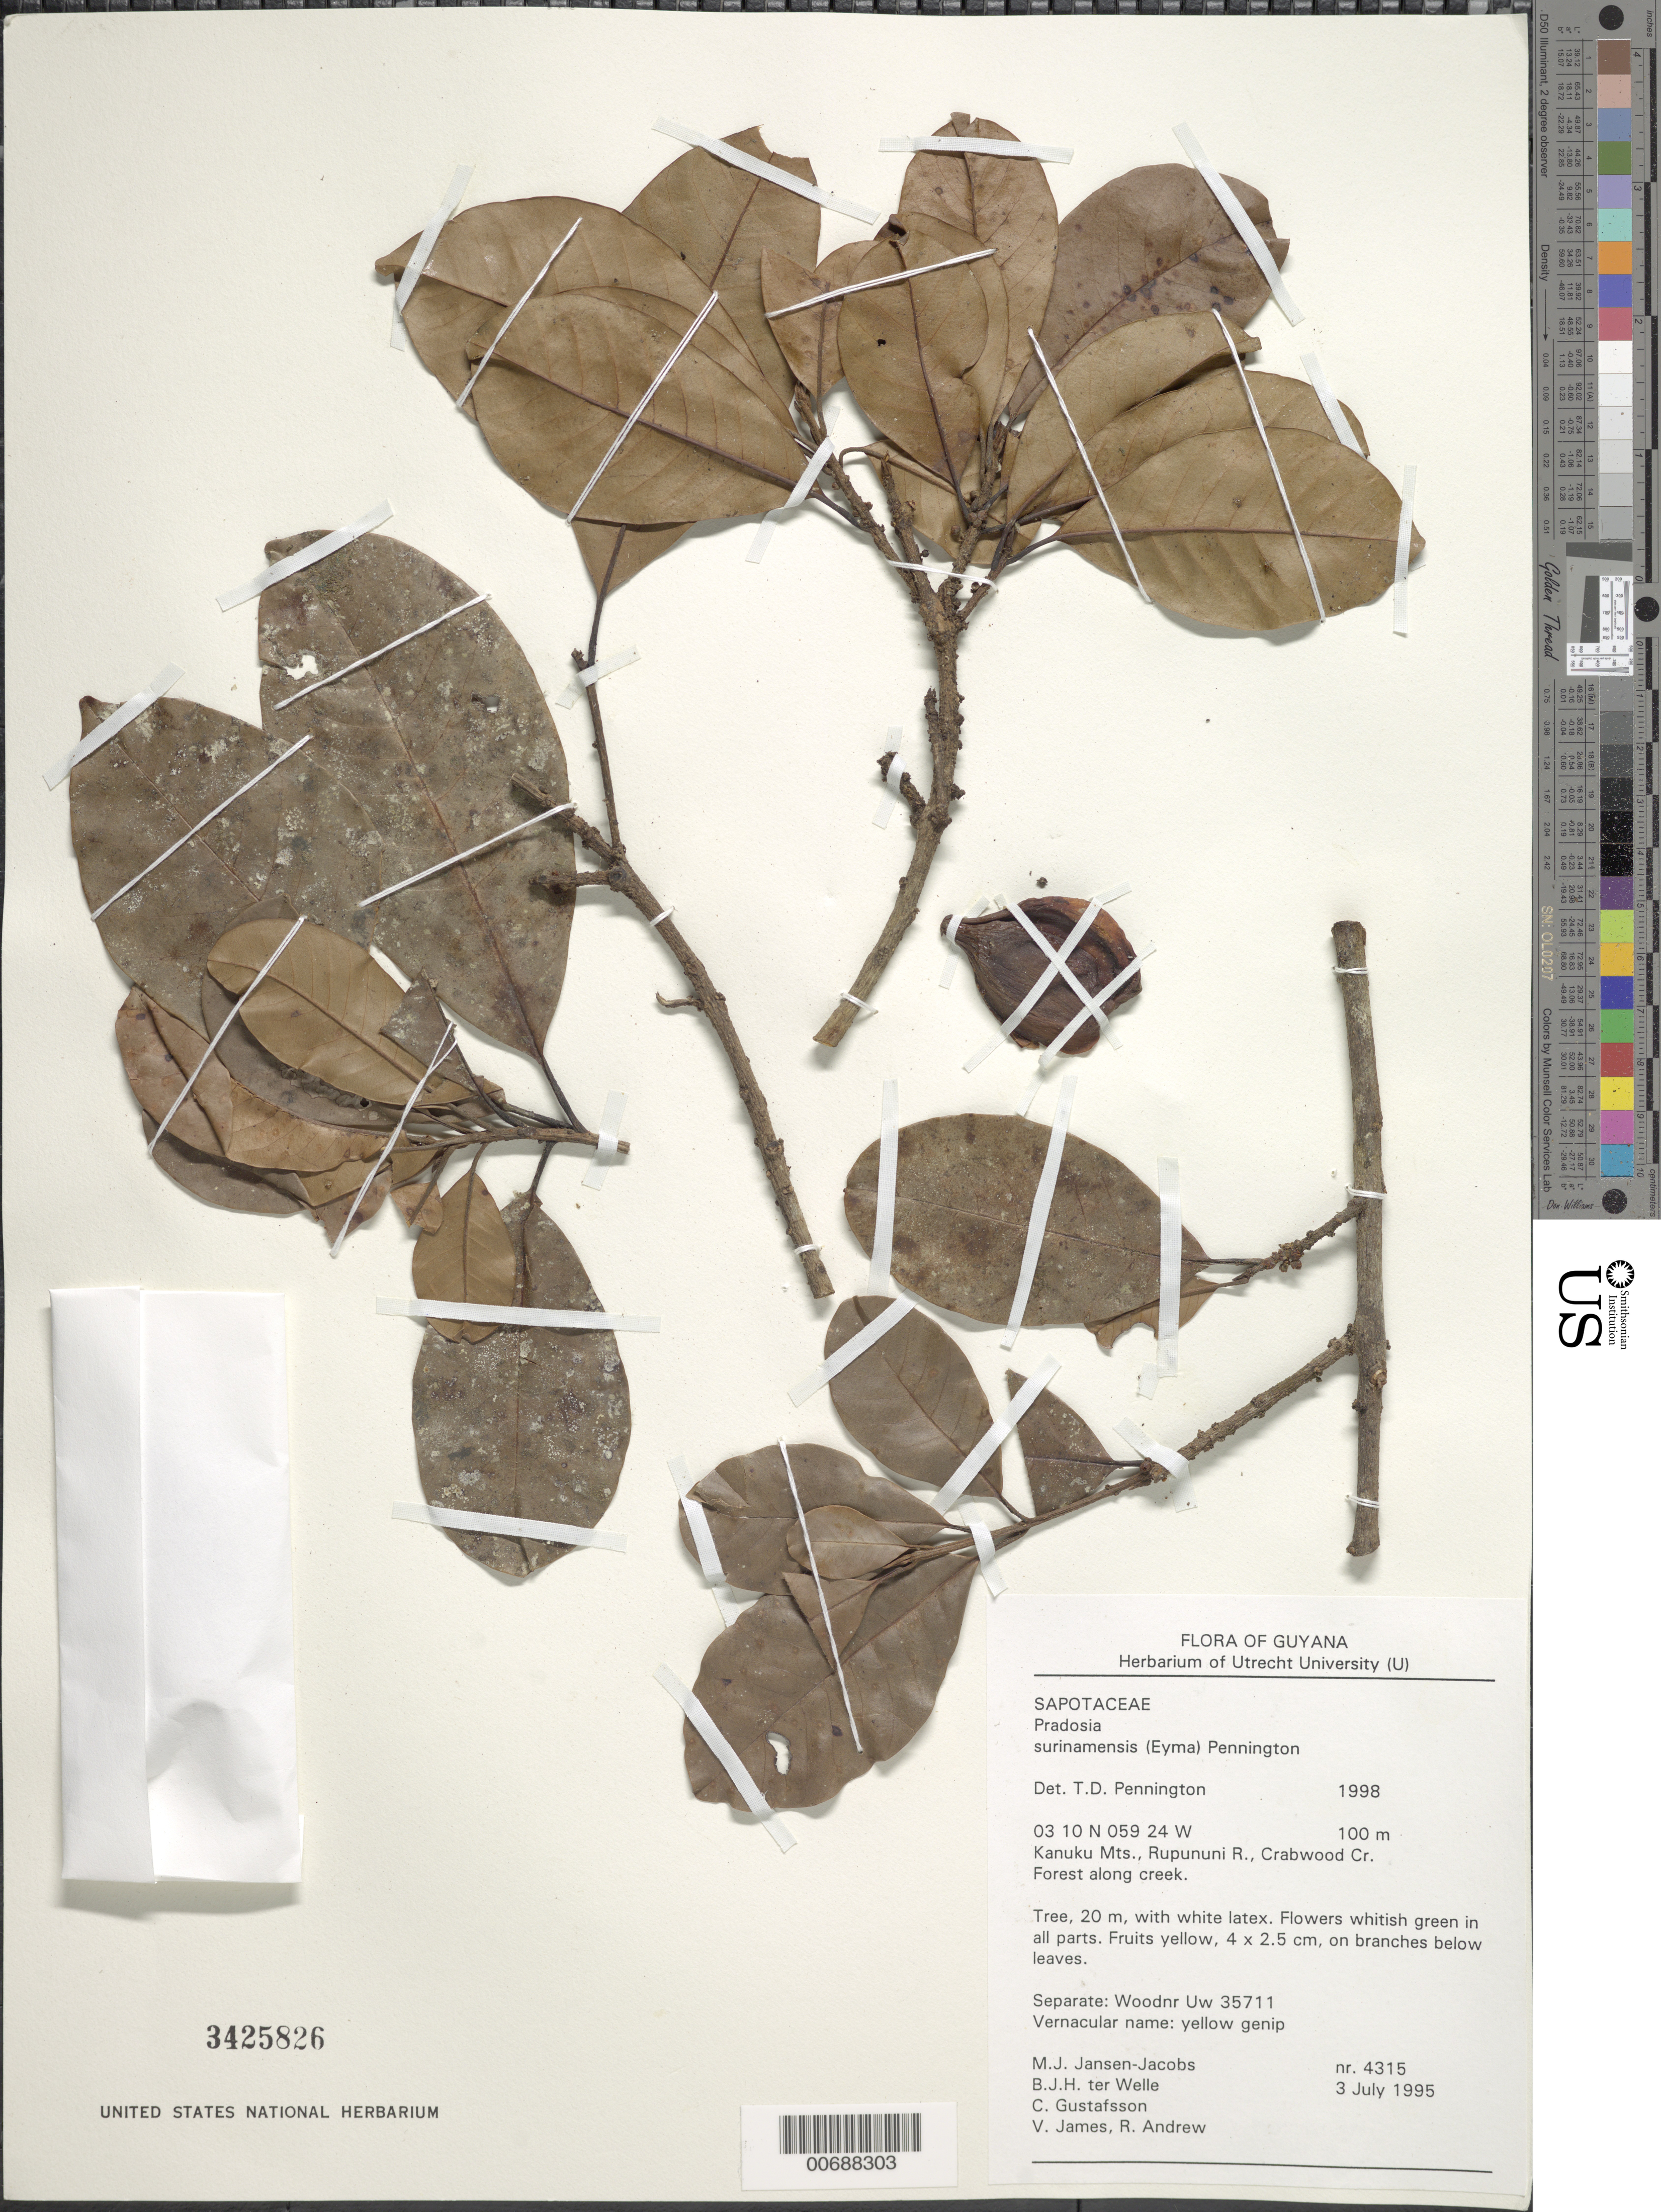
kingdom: Plantae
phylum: Tracheophyta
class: Magnoliopsida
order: Ericales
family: Sapotaceae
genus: Pradosia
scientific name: Pradosia surinamensis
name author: (Eyma) T.D. Penn.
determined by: Pennington, T. D., (K)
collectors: M. J. Jansen-Jacobs, B. Welle, C. G. Gustafsson, V. James & R. Andrew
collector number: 4315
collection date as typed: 3-Jul-95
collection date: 1995-07-03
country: Guyana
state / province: U. Takutu-U. Essequibo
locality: Crabwood Creek, Rupununi River, Kanuku Mts.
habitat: Forest along creek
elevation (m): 100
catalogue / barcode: US 3425826